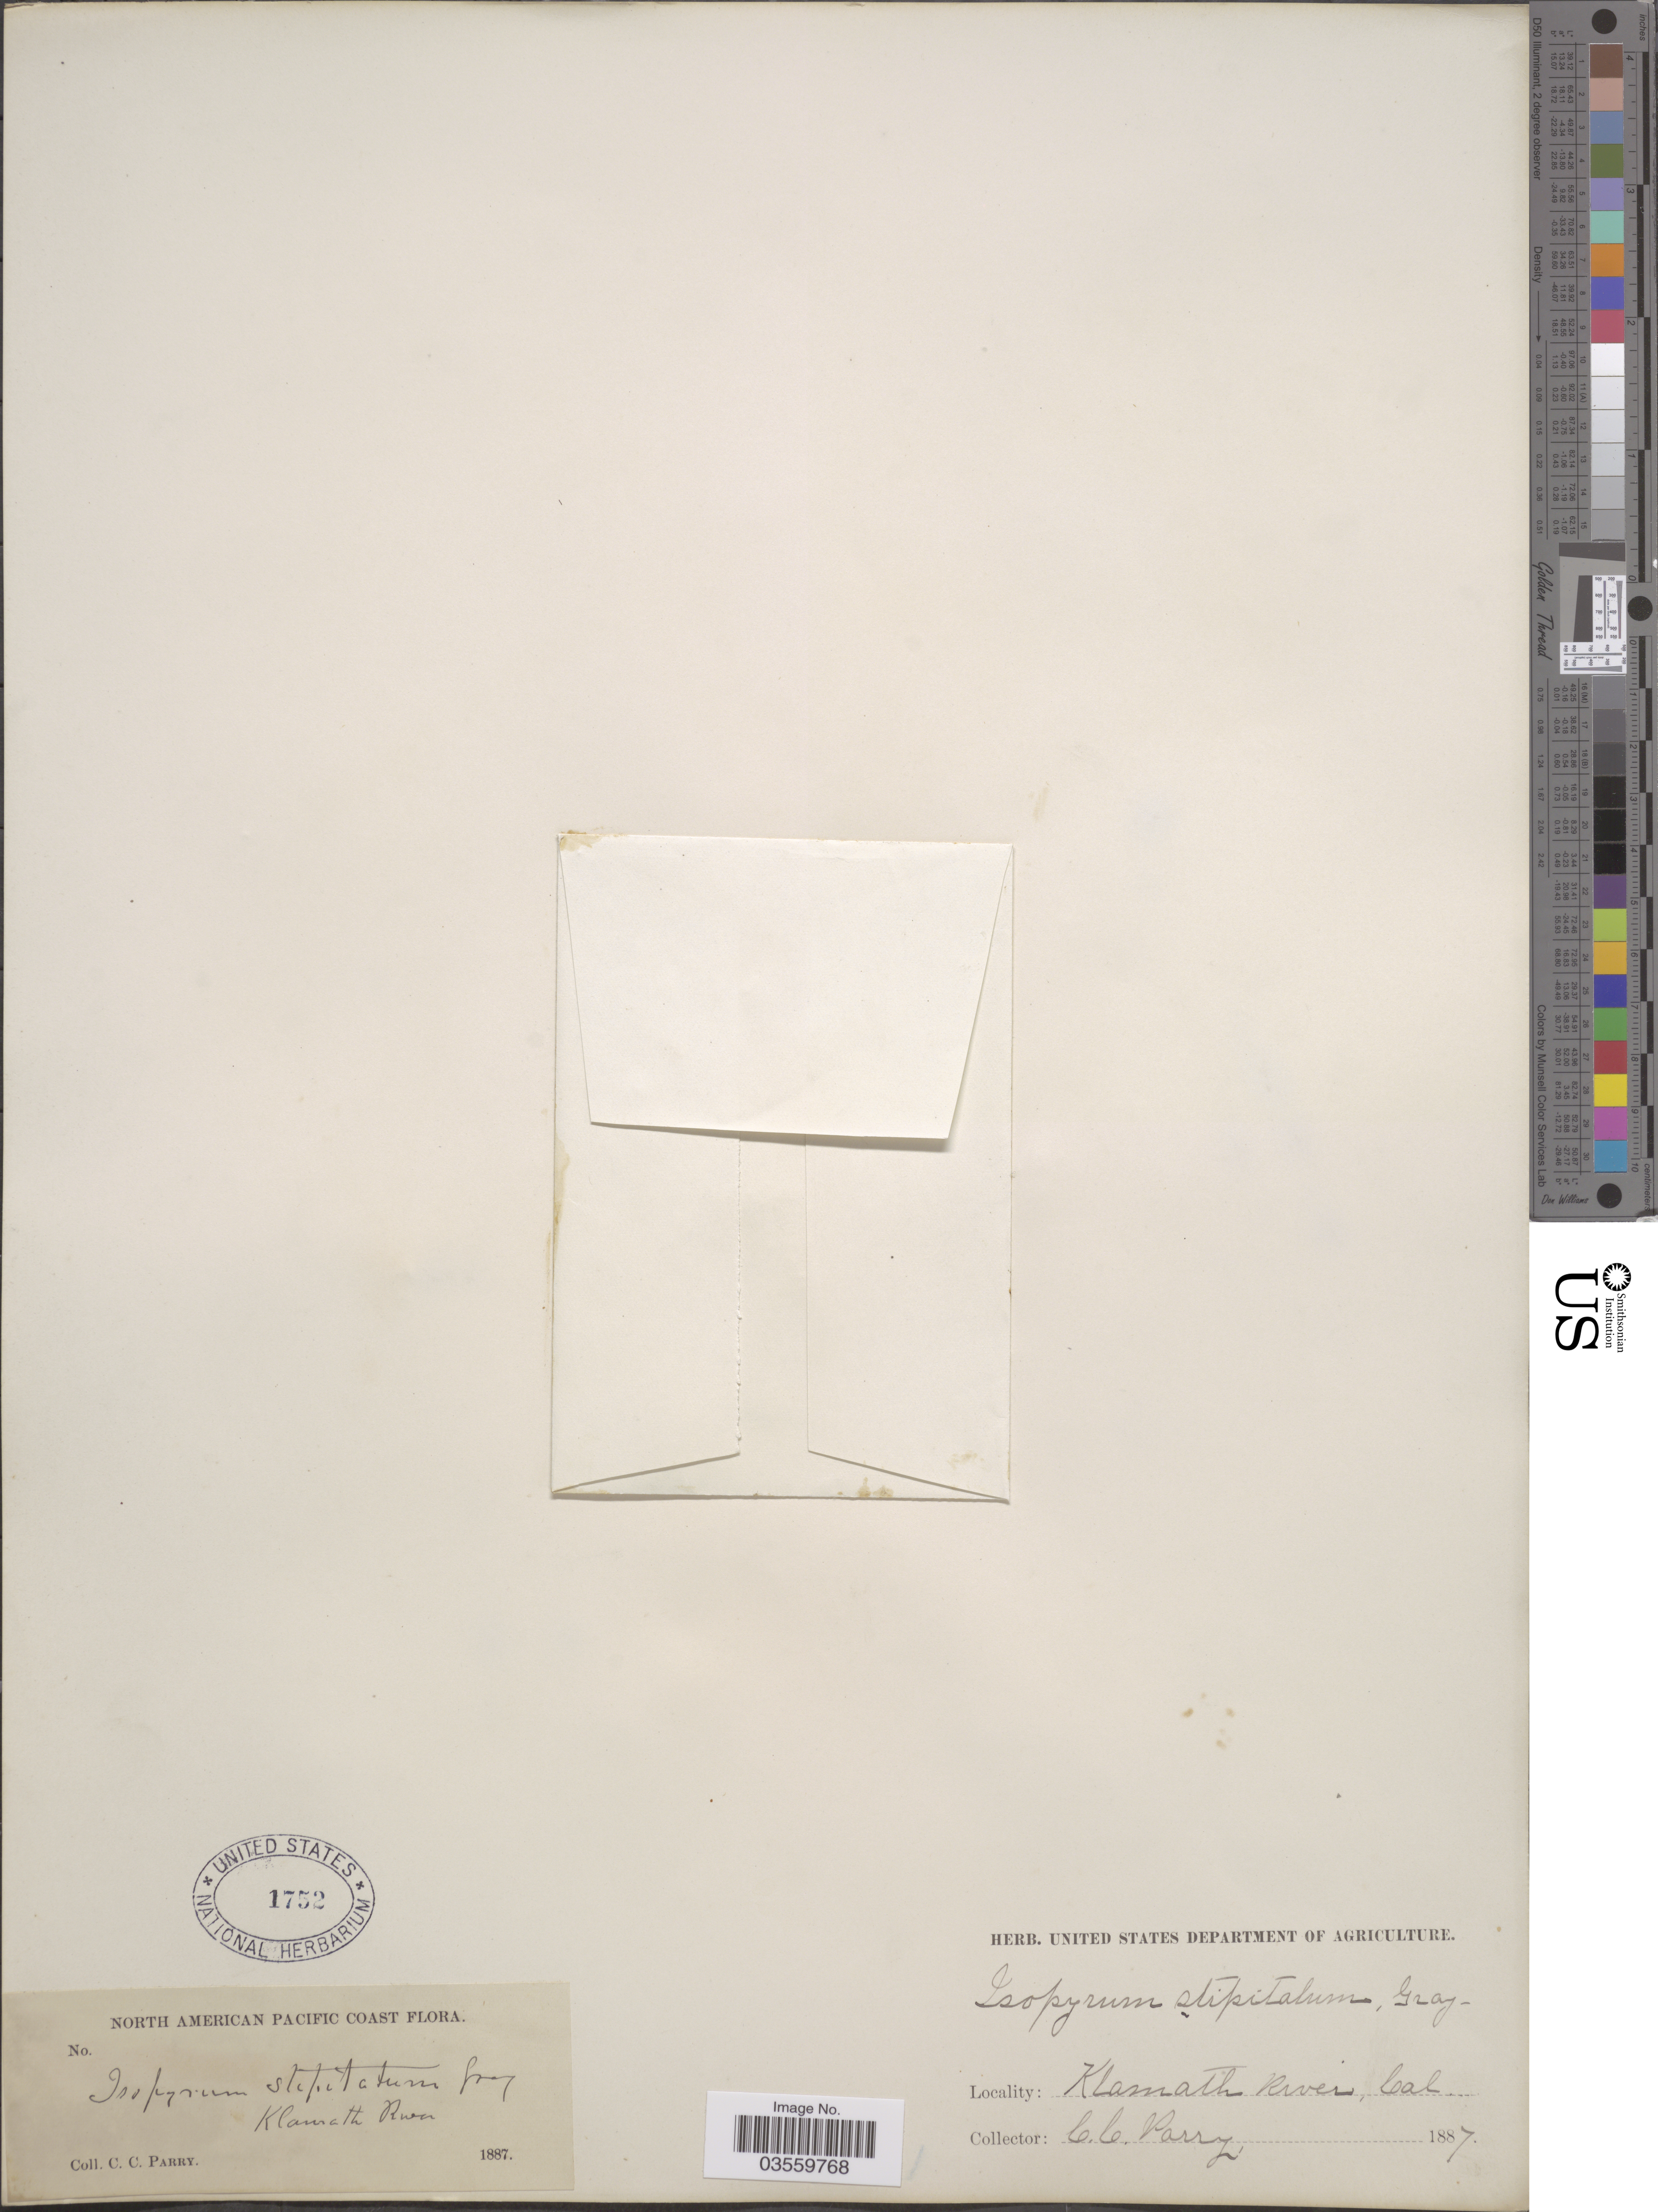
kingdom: Plantae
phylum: Tracheophyta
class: Magnoliopsida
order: Ranunculales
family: Ranunculaceae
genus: Enemion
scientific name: Enemion stipitatum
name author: (A. Gray) J.R. Drumm. & Hutch.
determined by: Strong, Mark T., (BOT), Smithsonian Institution - National Museum of Natural History (UNITED STATES)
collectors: C. C. Parry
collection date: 1887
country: United States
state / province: California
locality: Pacific Coast. Klamath River.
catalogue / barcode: US 1752